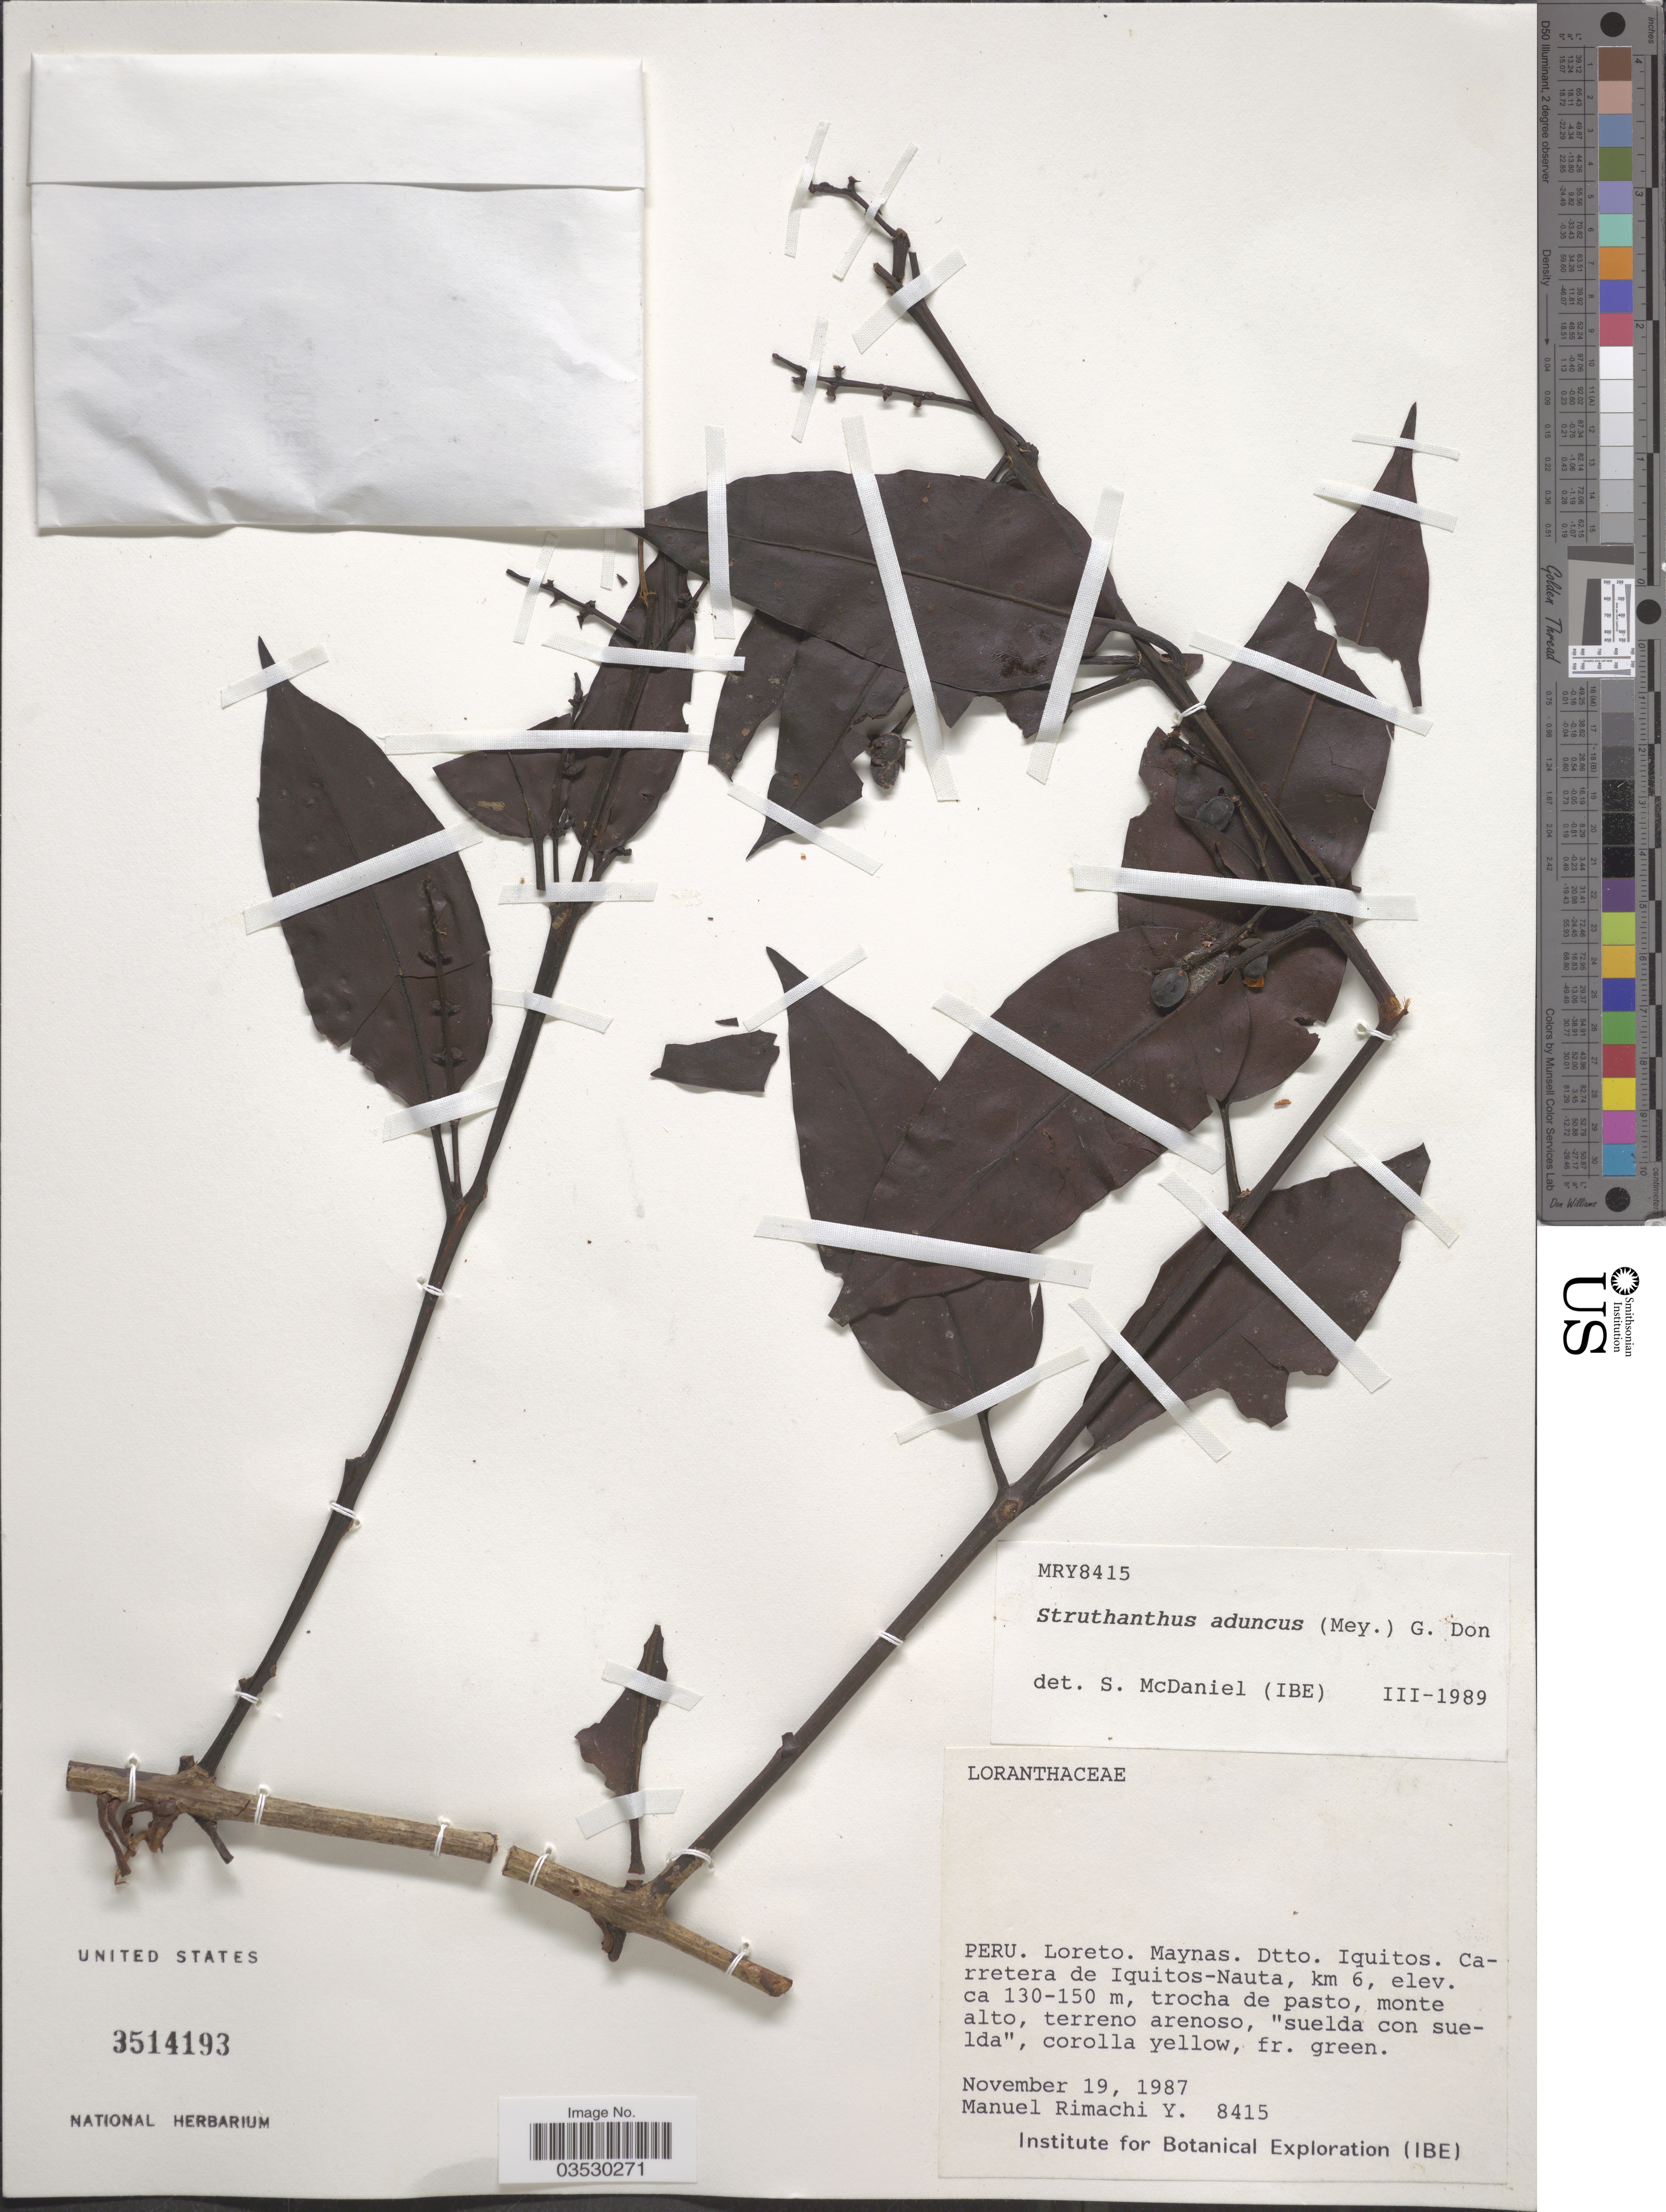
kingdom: Plantae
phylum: Tracheophyta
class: Magnoliopsida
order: Santalales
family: Loranthaceae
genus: Struthanthus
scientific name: Struthanthus aduncus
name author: (G. Mey.) G. Don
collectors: M. Rimachi Y.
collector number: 8415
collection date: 1987-11-19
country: Peru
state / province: Loreto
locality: Maynas. Dtto. Iquitos. Carretera de Iquitos-Nauta, km 6.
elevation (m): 130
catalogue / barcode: US 3514193